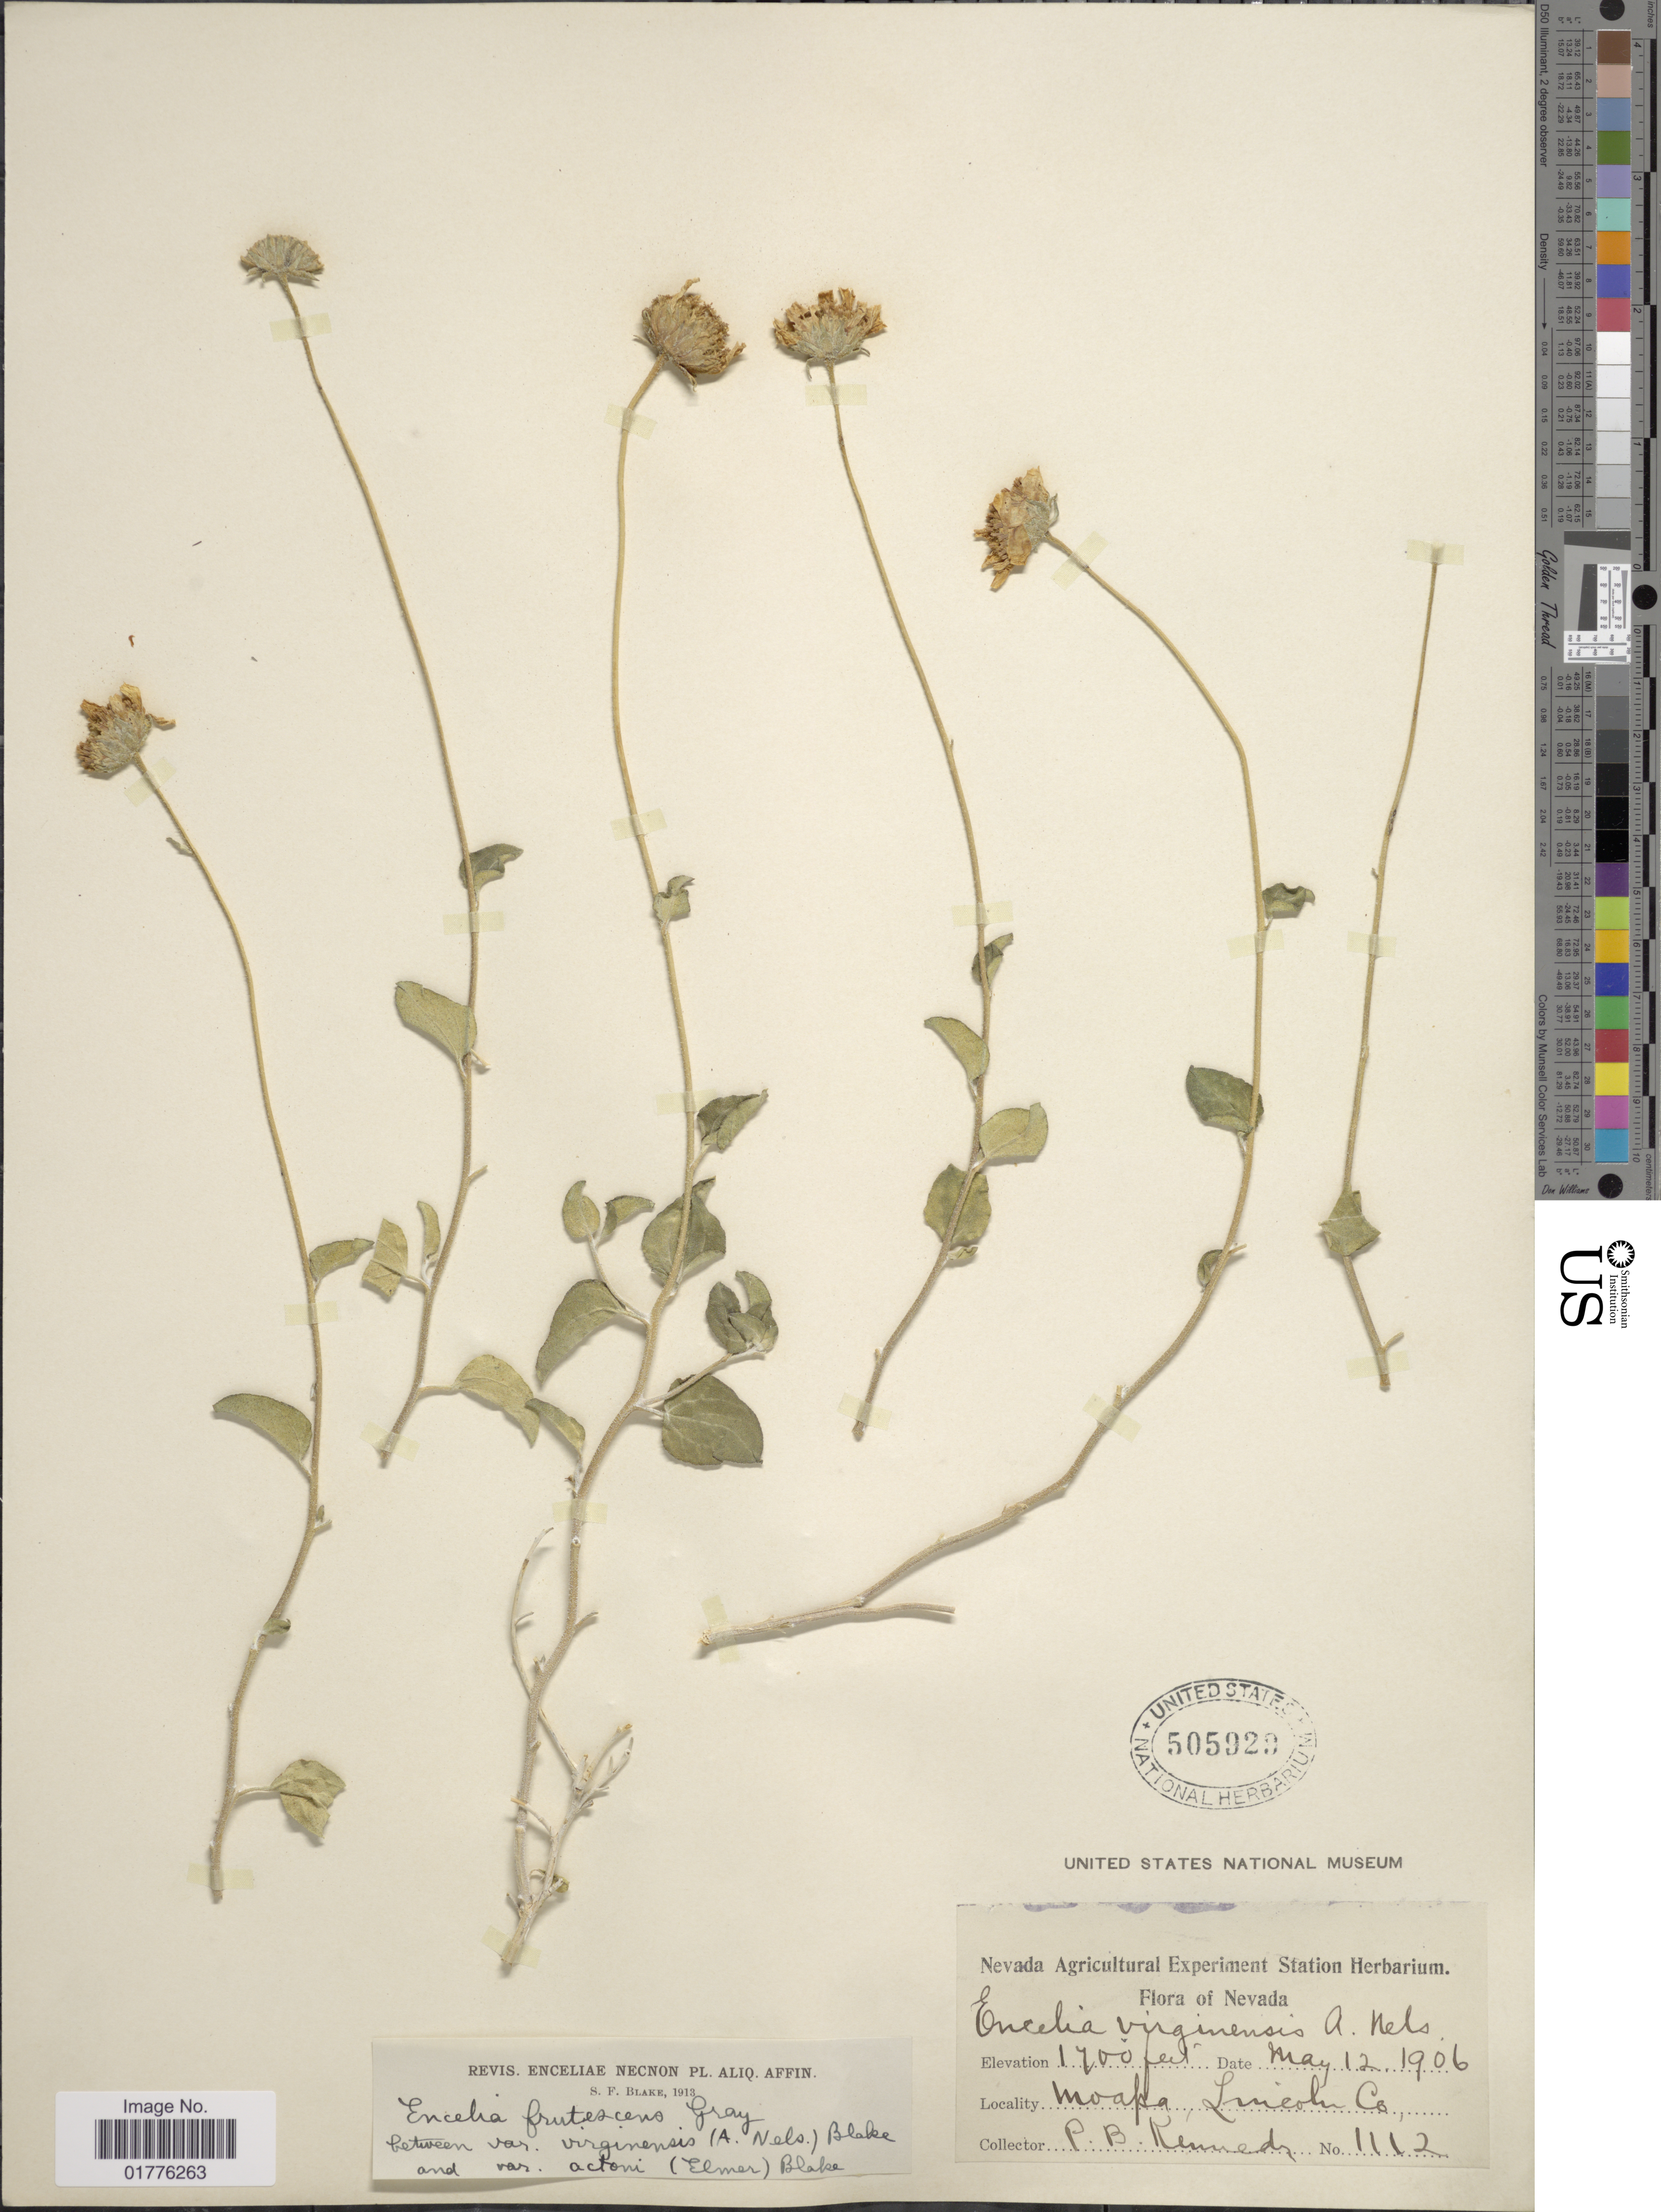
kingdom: Plantae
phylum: Tracheophyta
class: Magnoliopsida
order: Asterales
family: Asteraceae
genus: Encelia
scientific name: Encelia frutescens var. virginensis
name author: (A. Nelson) S.F. Blake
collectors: P. B. Kennedy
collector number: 1112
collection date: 1906-05-12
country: United States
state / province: Nevada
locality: Moapa, Lincoln Co.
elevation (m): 518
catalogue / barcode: US 505929